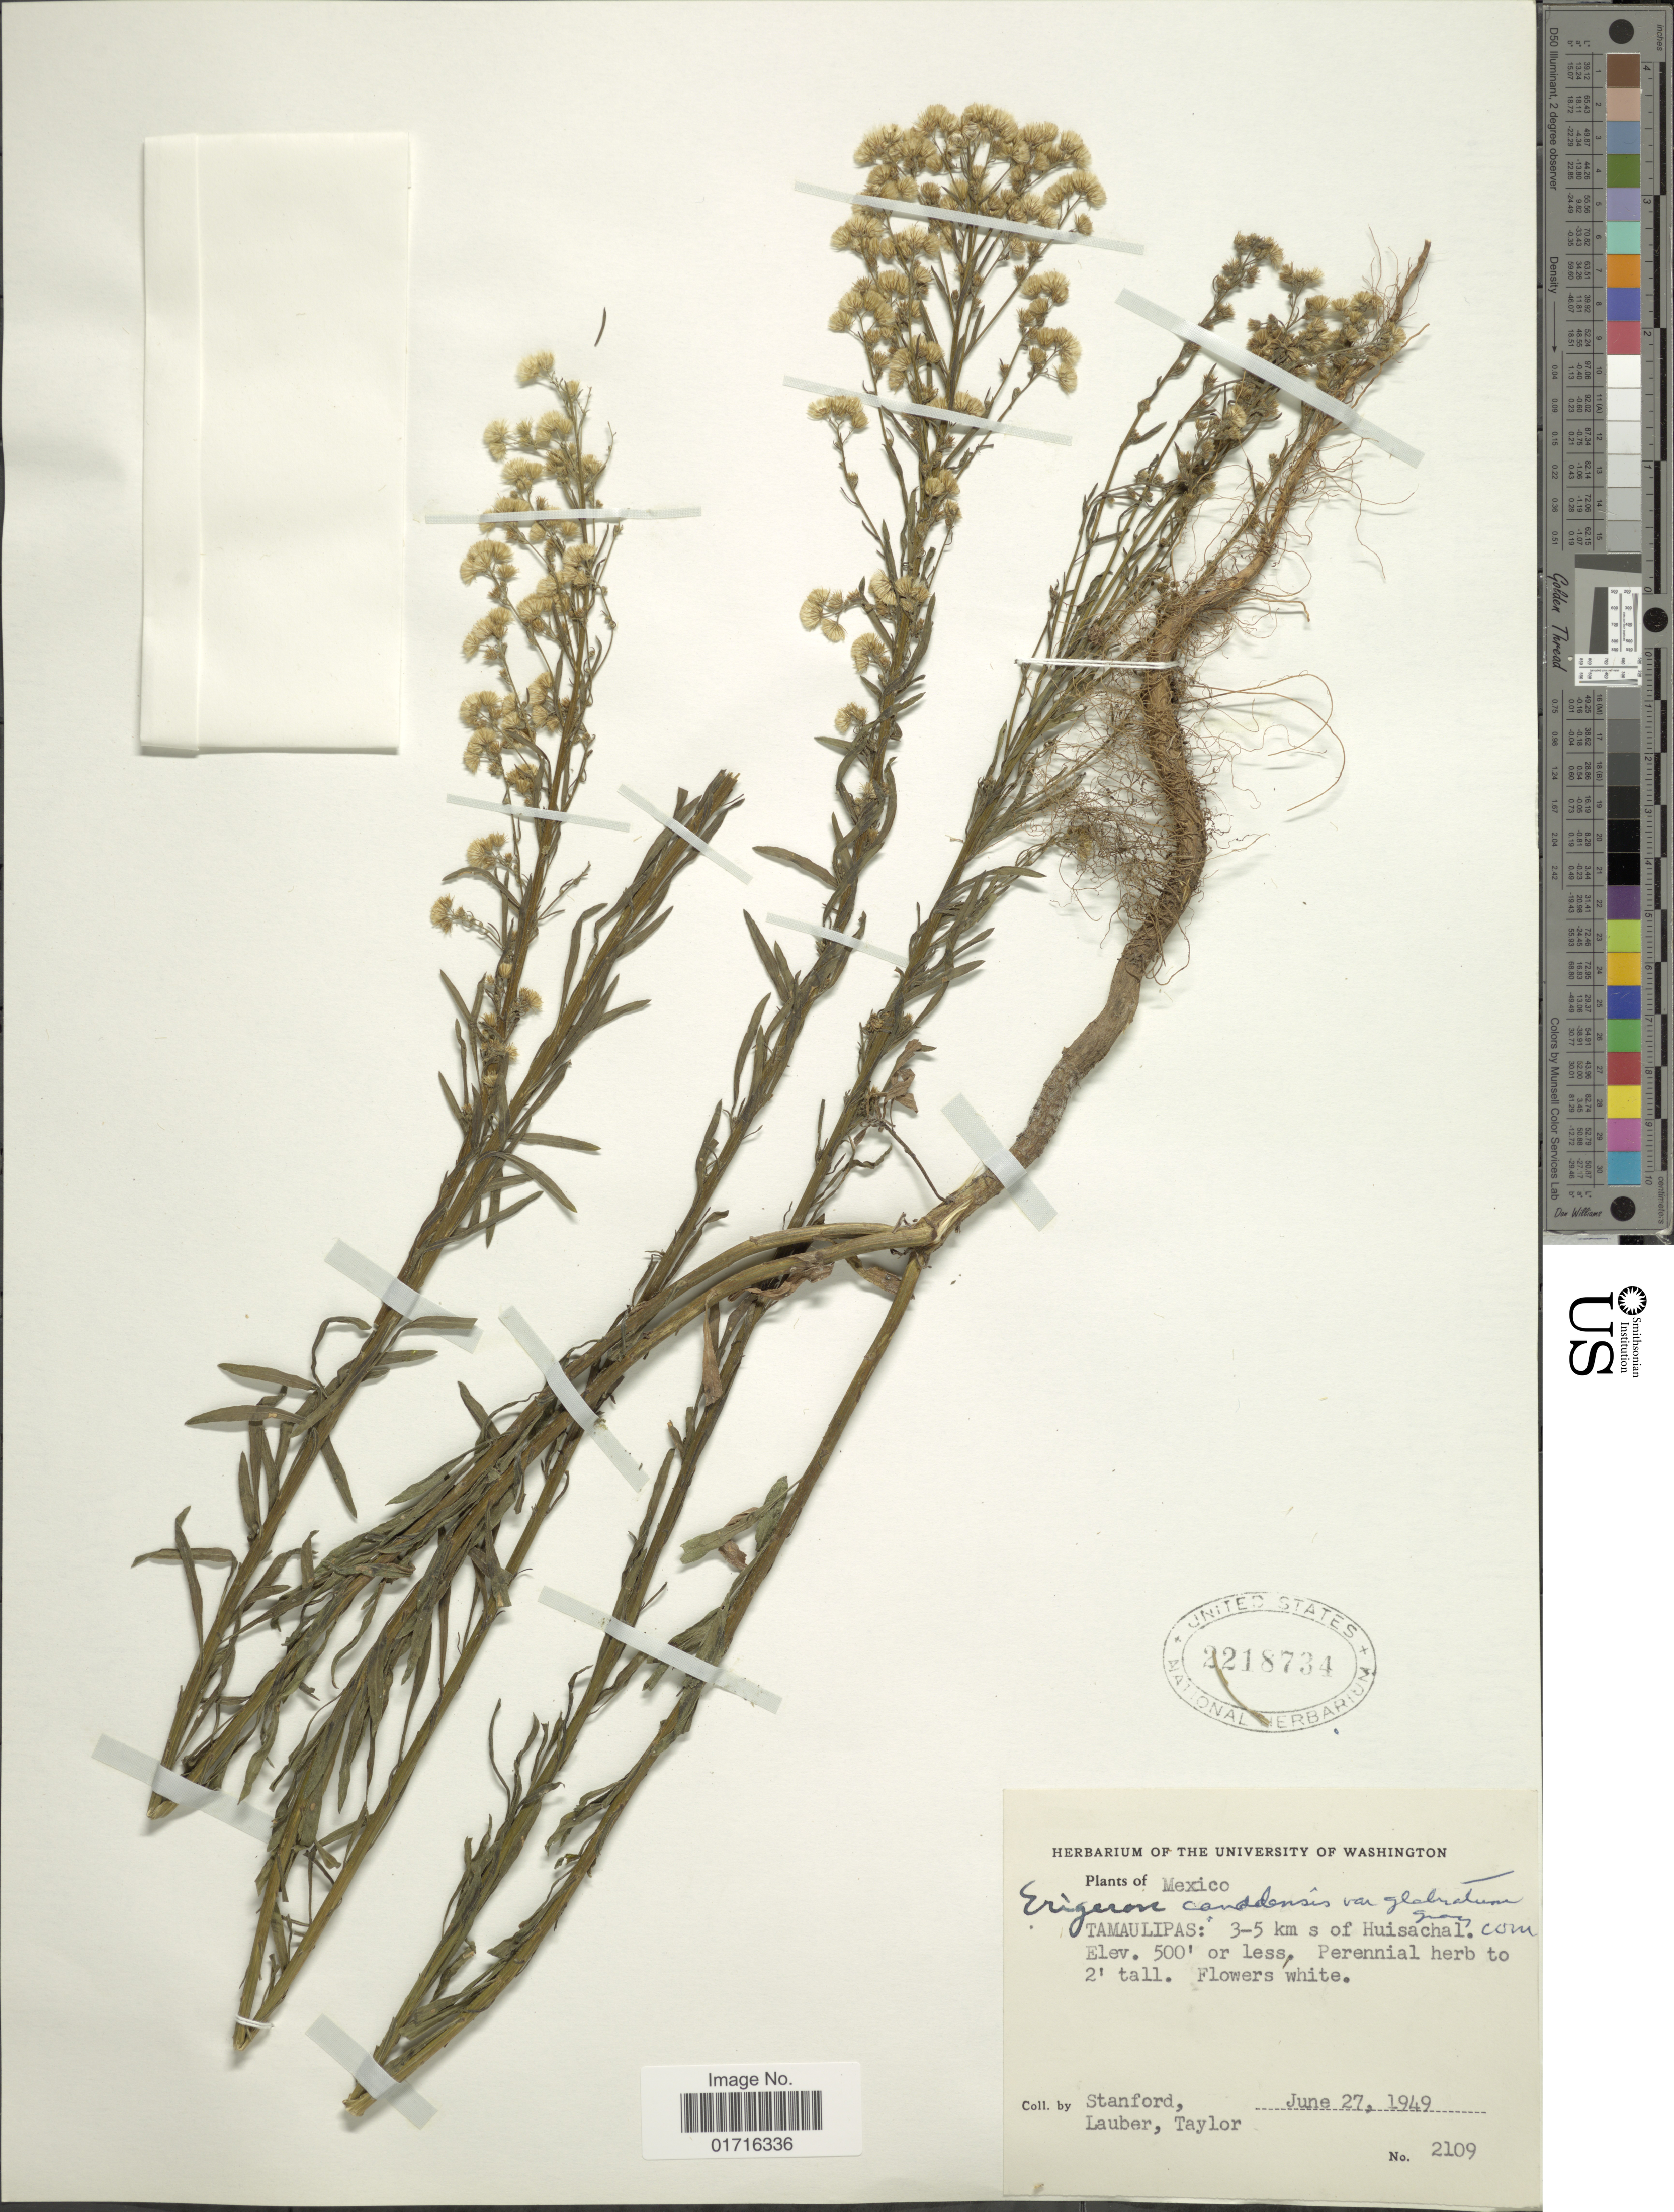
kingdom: Plantae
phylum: Tracheophyta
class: Magnoliopsida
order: Asterales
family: Asteraceae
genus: Conyza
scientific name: Conyza canadensis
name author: (L.) Cronq.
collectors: -. Stanford, Lauber, -- & -- Taylor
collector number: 2109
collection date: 1949-01-27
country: Mexico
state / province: Tamaulipas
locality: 3-5 km s of Huisachal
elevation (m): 152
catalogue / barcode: US 2218734